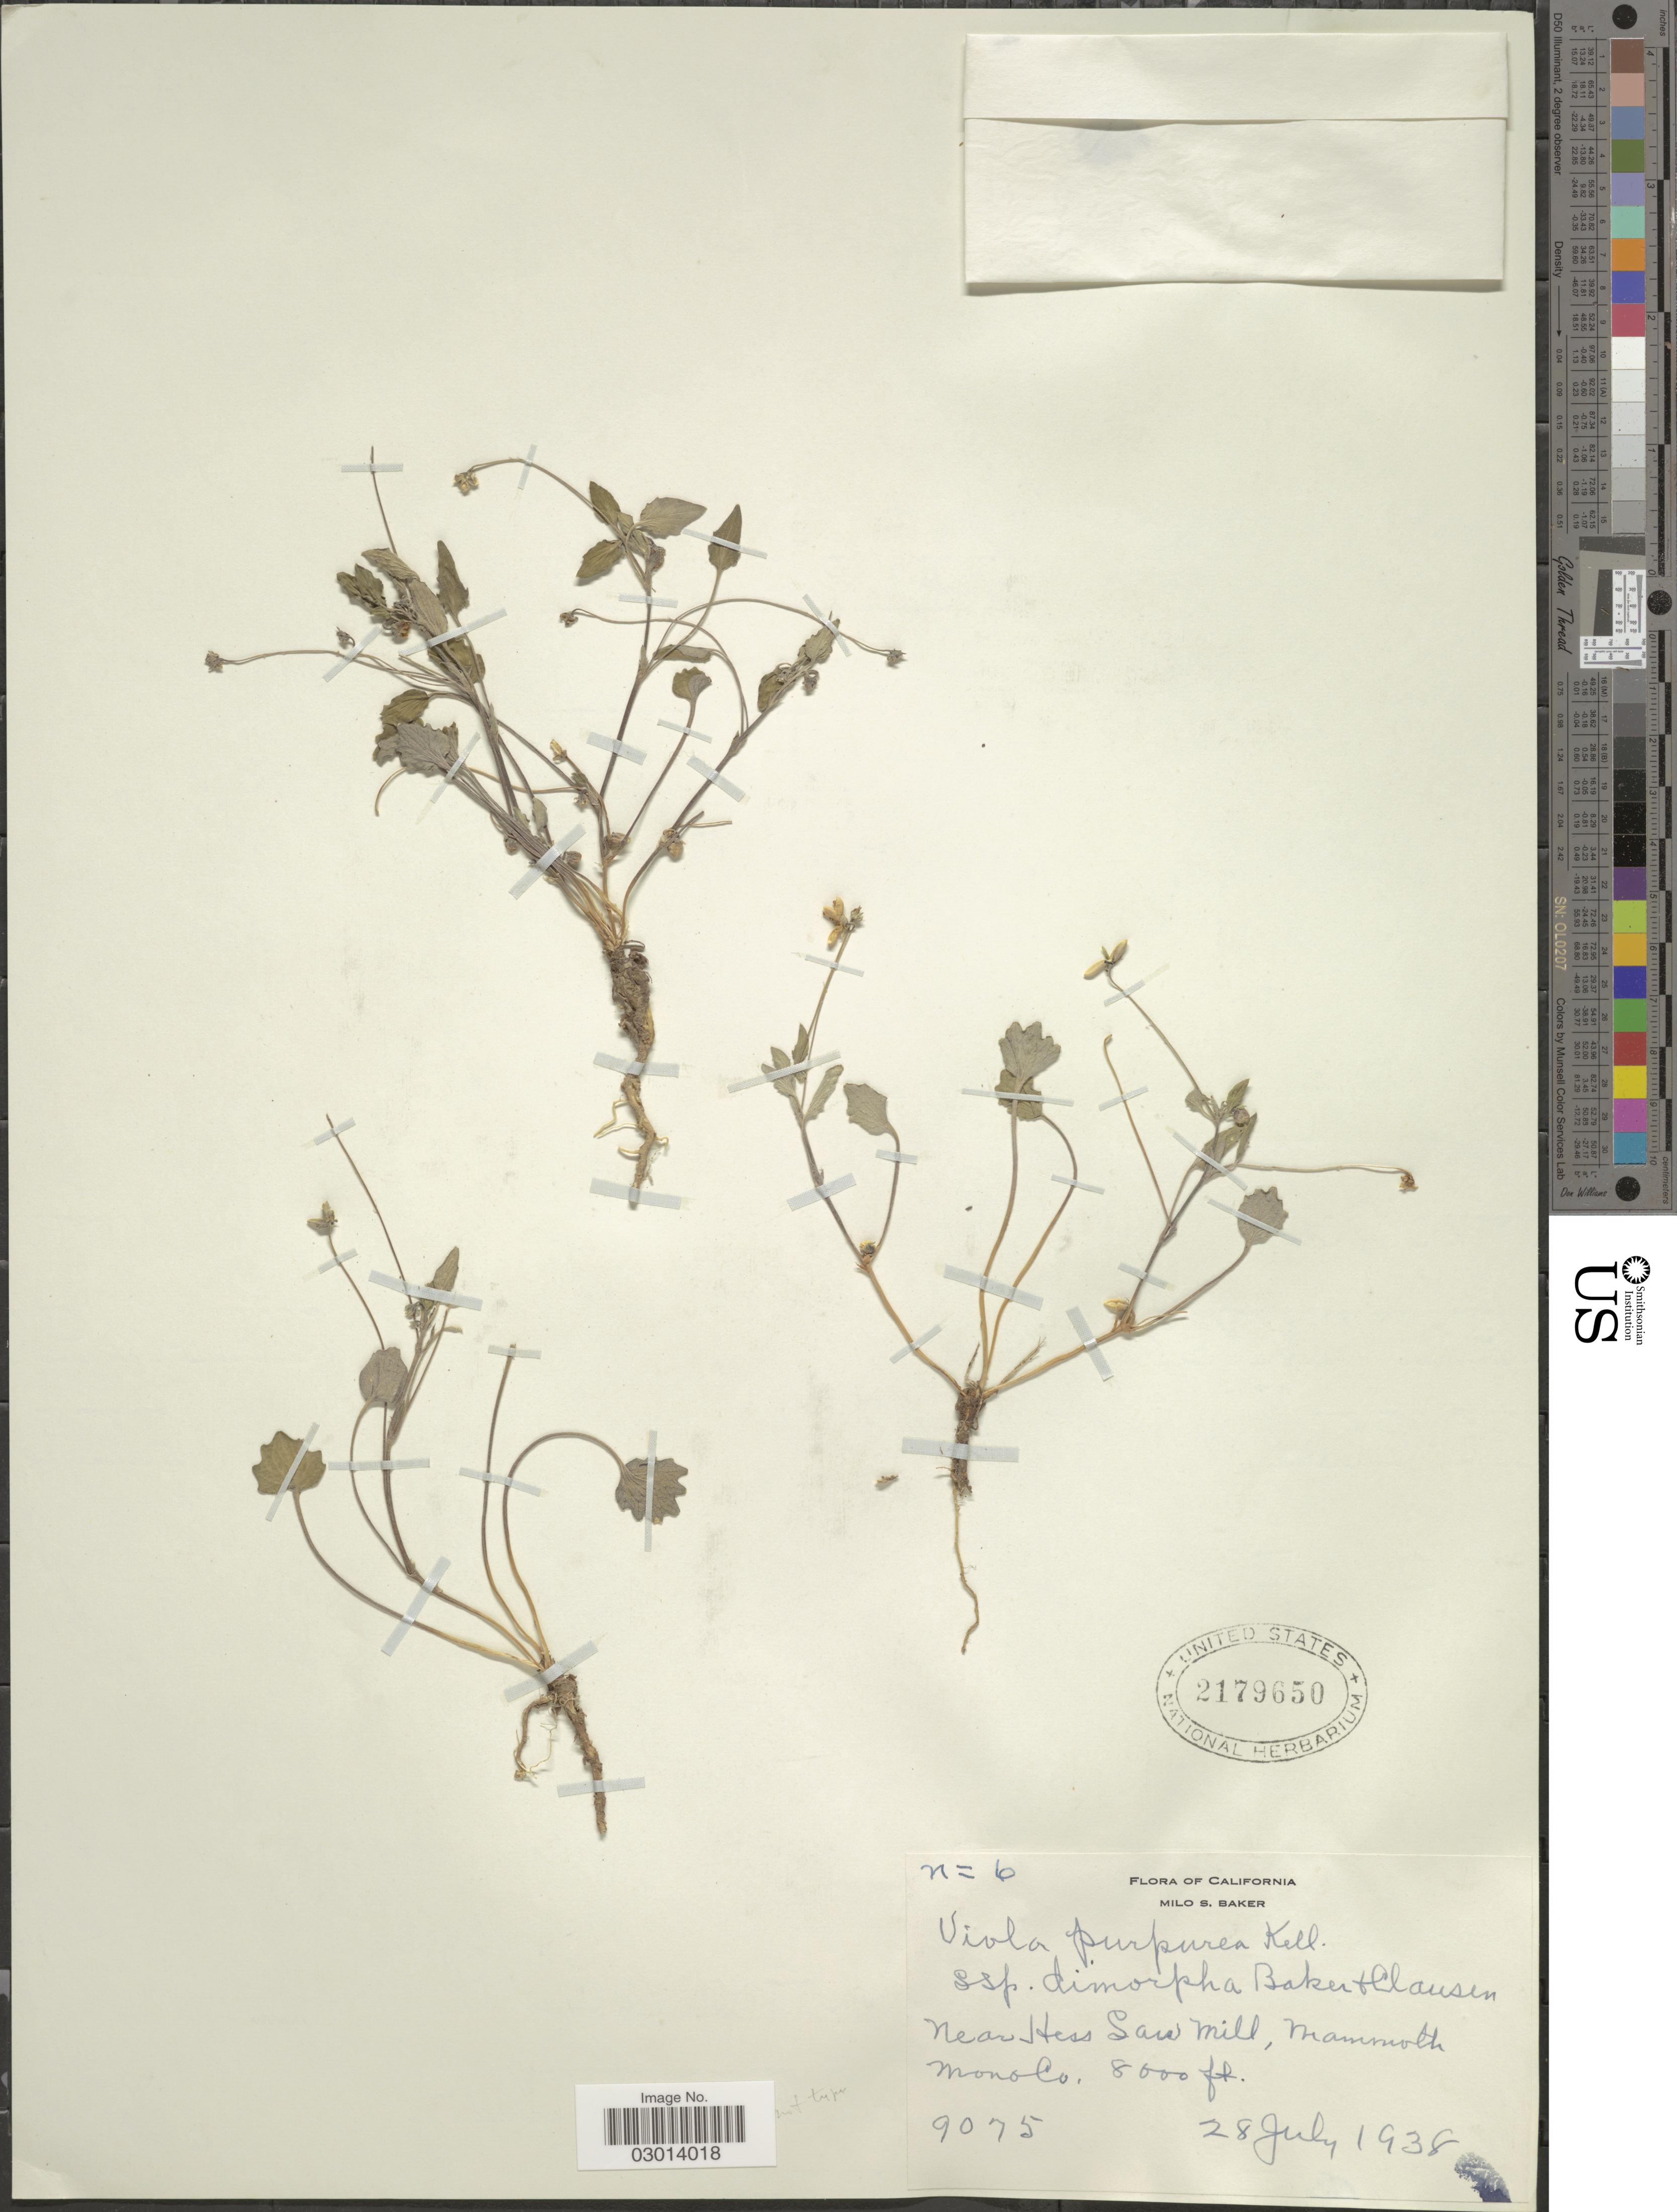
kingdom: Plantae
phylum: Tracheophyta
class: Magnoliopsida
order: Malpighiales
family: Violaceae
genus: Viola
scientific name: Viola purpurea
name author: Kellogg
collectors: M. S. Baker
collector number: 6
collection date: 1938-07-28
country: United States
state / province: California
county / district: Mono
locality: Near Hess Saw Mill, Mammoth Mono Co.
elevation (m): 2438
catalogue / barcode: US 2179650